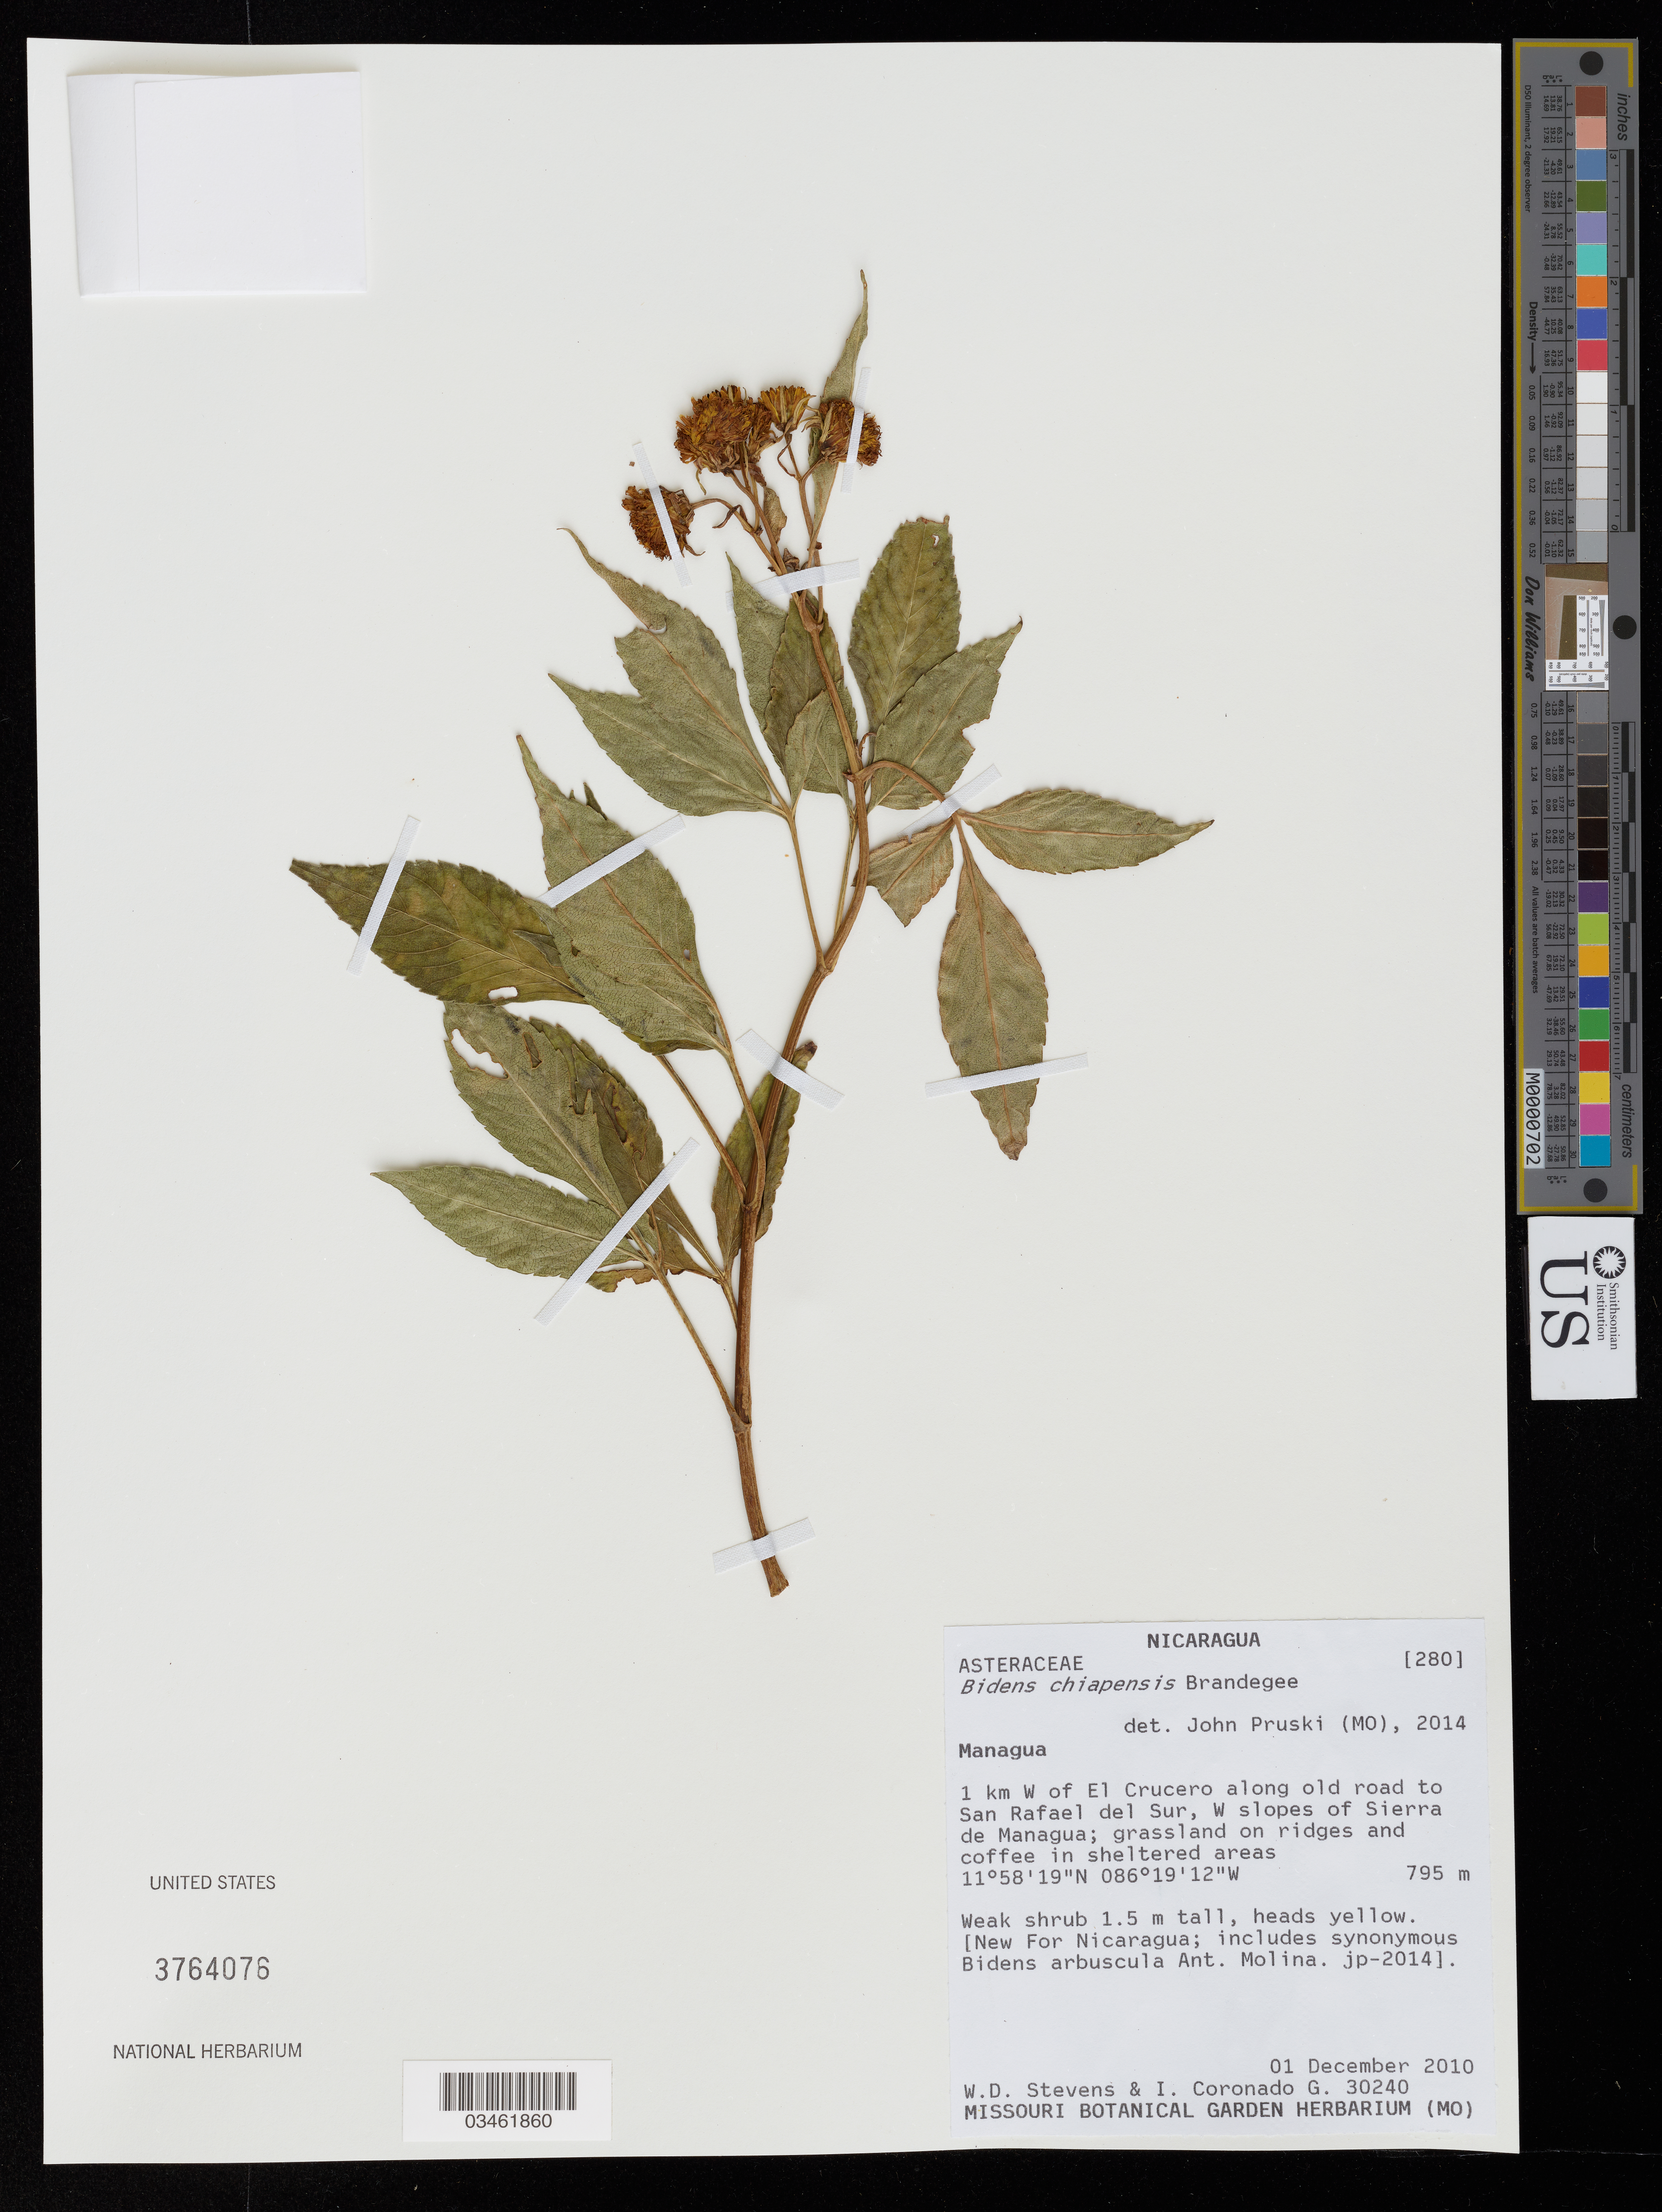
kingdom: Plantae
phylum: Tracheophyta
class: Magnoliopsida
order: Asterales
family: Asteraceae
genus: Bidens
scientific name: Bidens chiapensis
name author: Brandegee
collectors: W. D. Steven & I. Coronado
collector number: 30240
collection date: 2010-12-01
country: Nicaragua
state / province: Managua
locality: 1 km W of El Crucero along old road to San Rafael del Sur, W slopes of Sierra de Managua; grassland on ridges and coffee in sheltered grass.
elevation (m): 795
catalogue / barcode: US 3764076